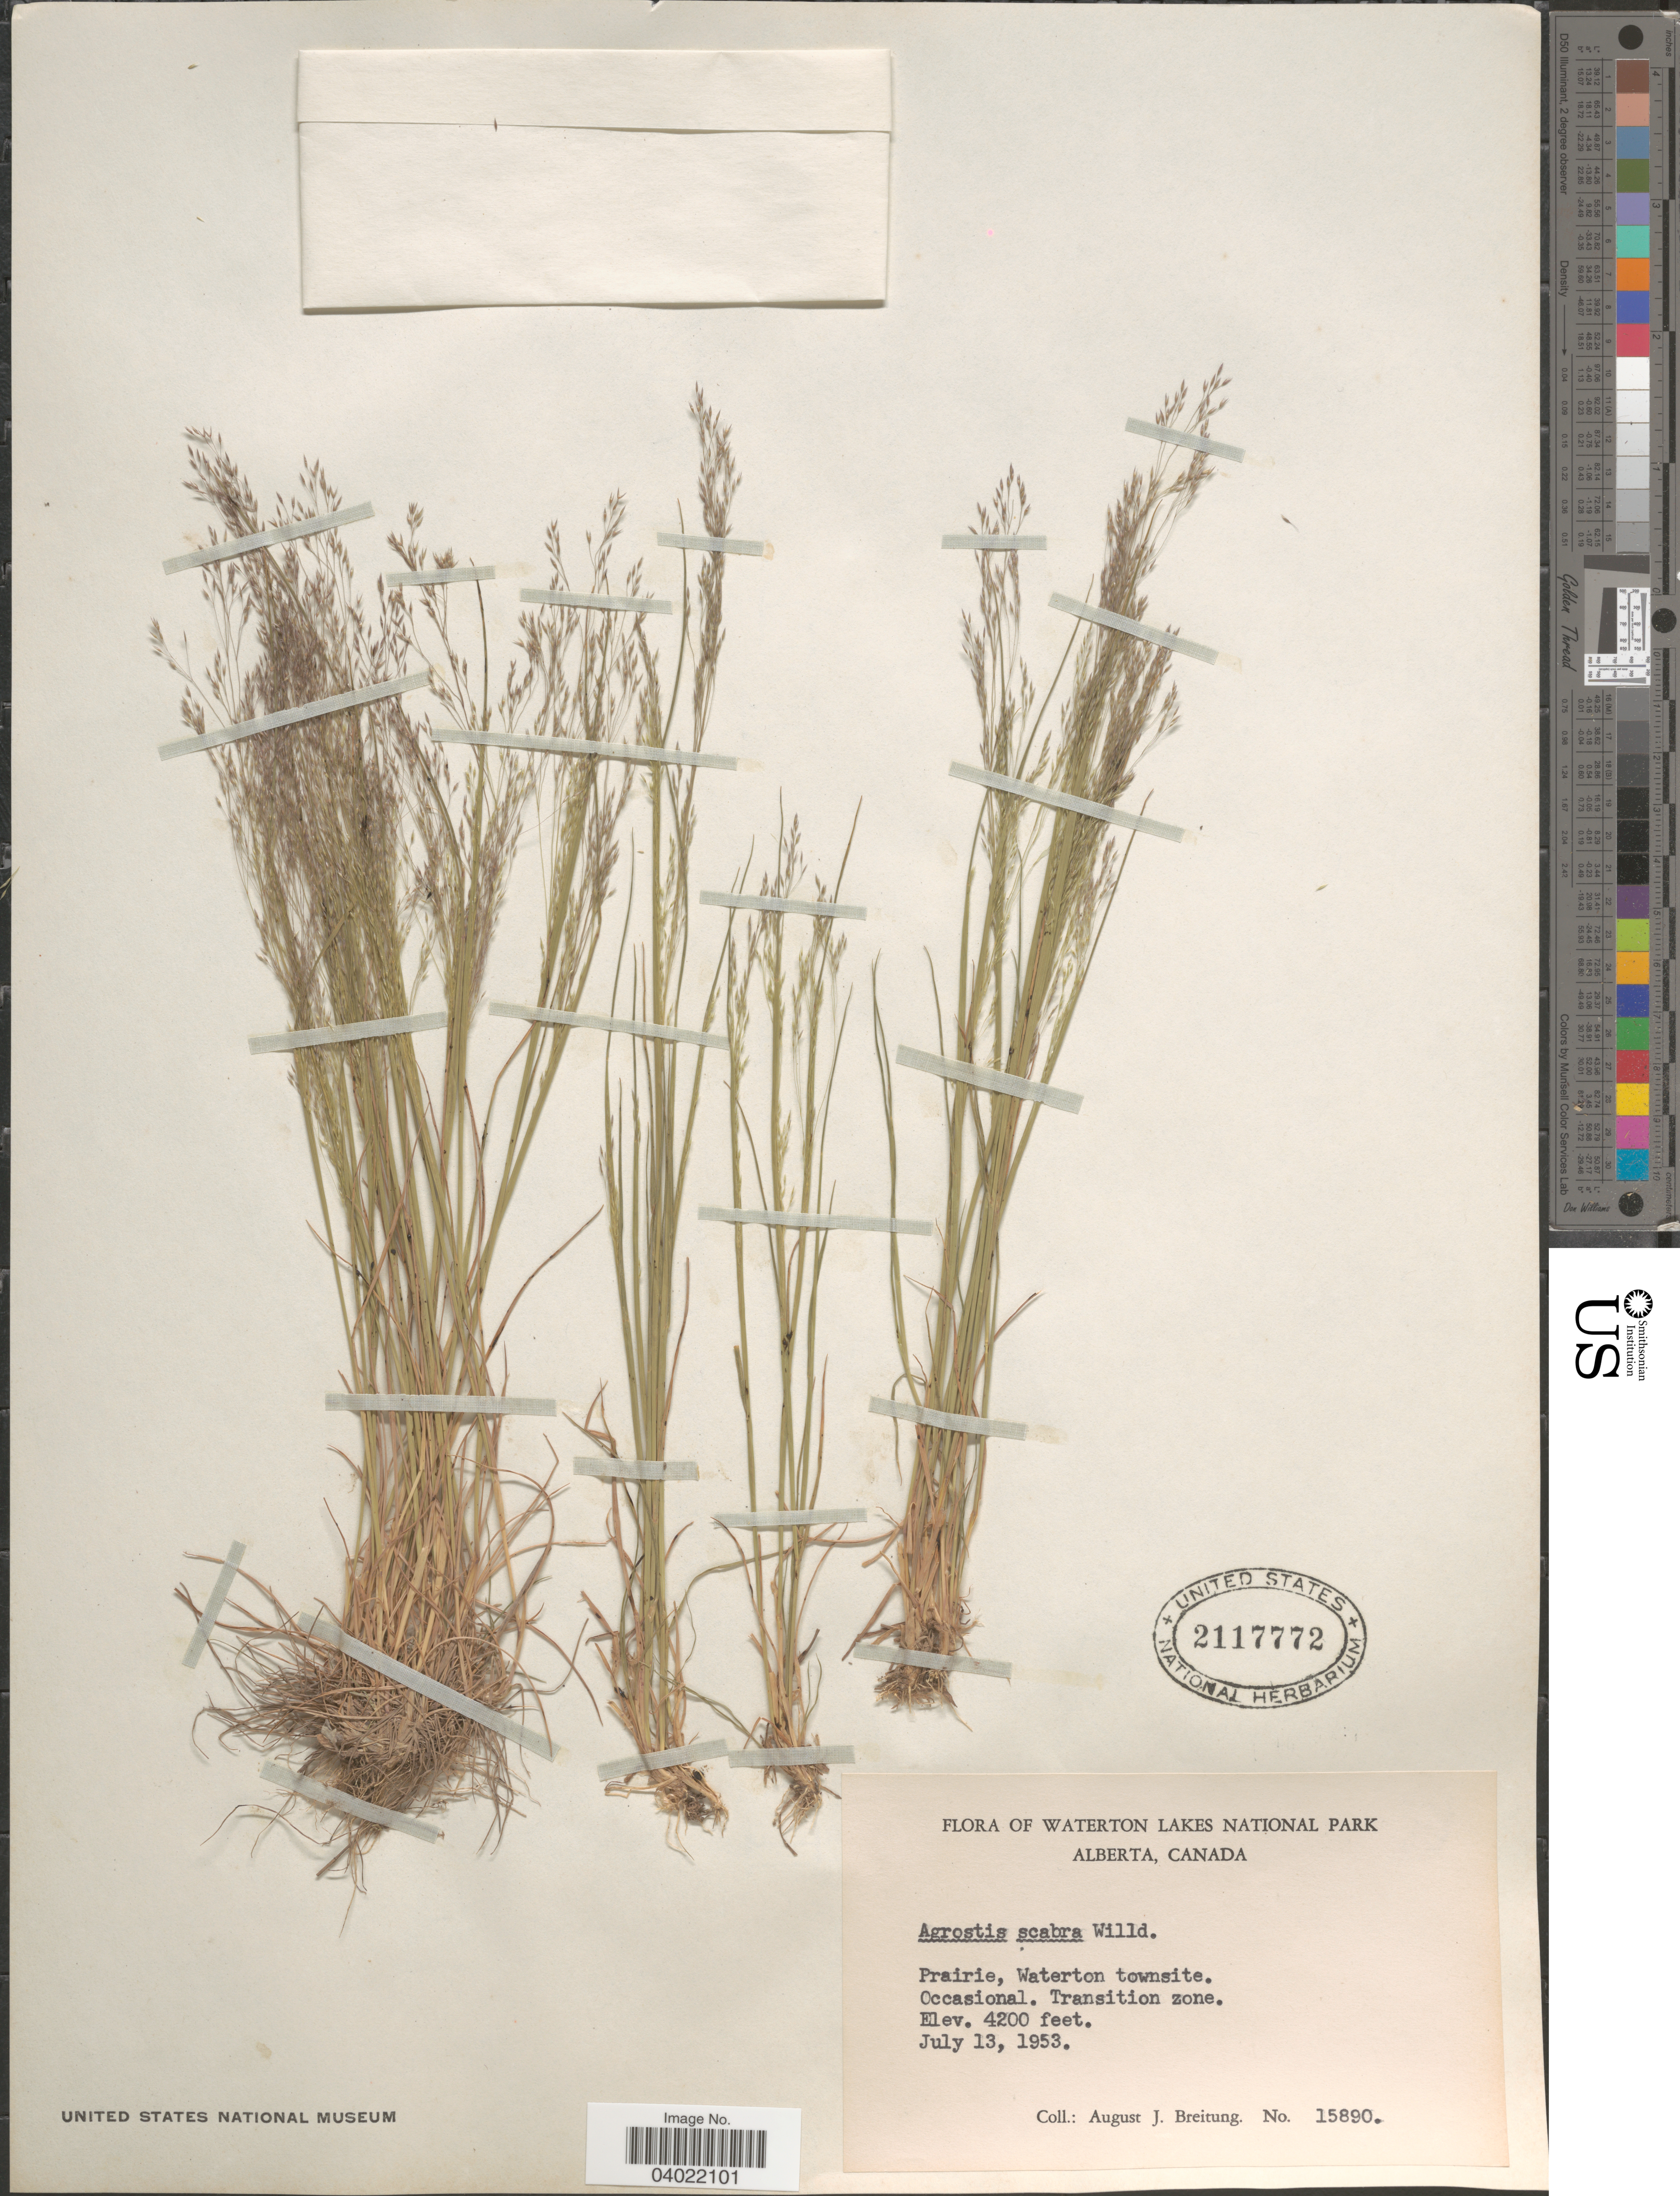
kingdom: Plantae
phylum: Tracheophyta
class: Liliopsida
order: Poales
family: Poaceae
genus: Agrostis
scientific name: Agrostis scabra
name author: Willd.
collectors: A. Breitung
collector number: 15890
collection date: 1953-07-13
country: Canada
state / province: Alberta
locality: Waterton Lakes National Park. Prairie, Waterton townsite.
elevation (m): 1280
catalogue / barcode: US 2117772